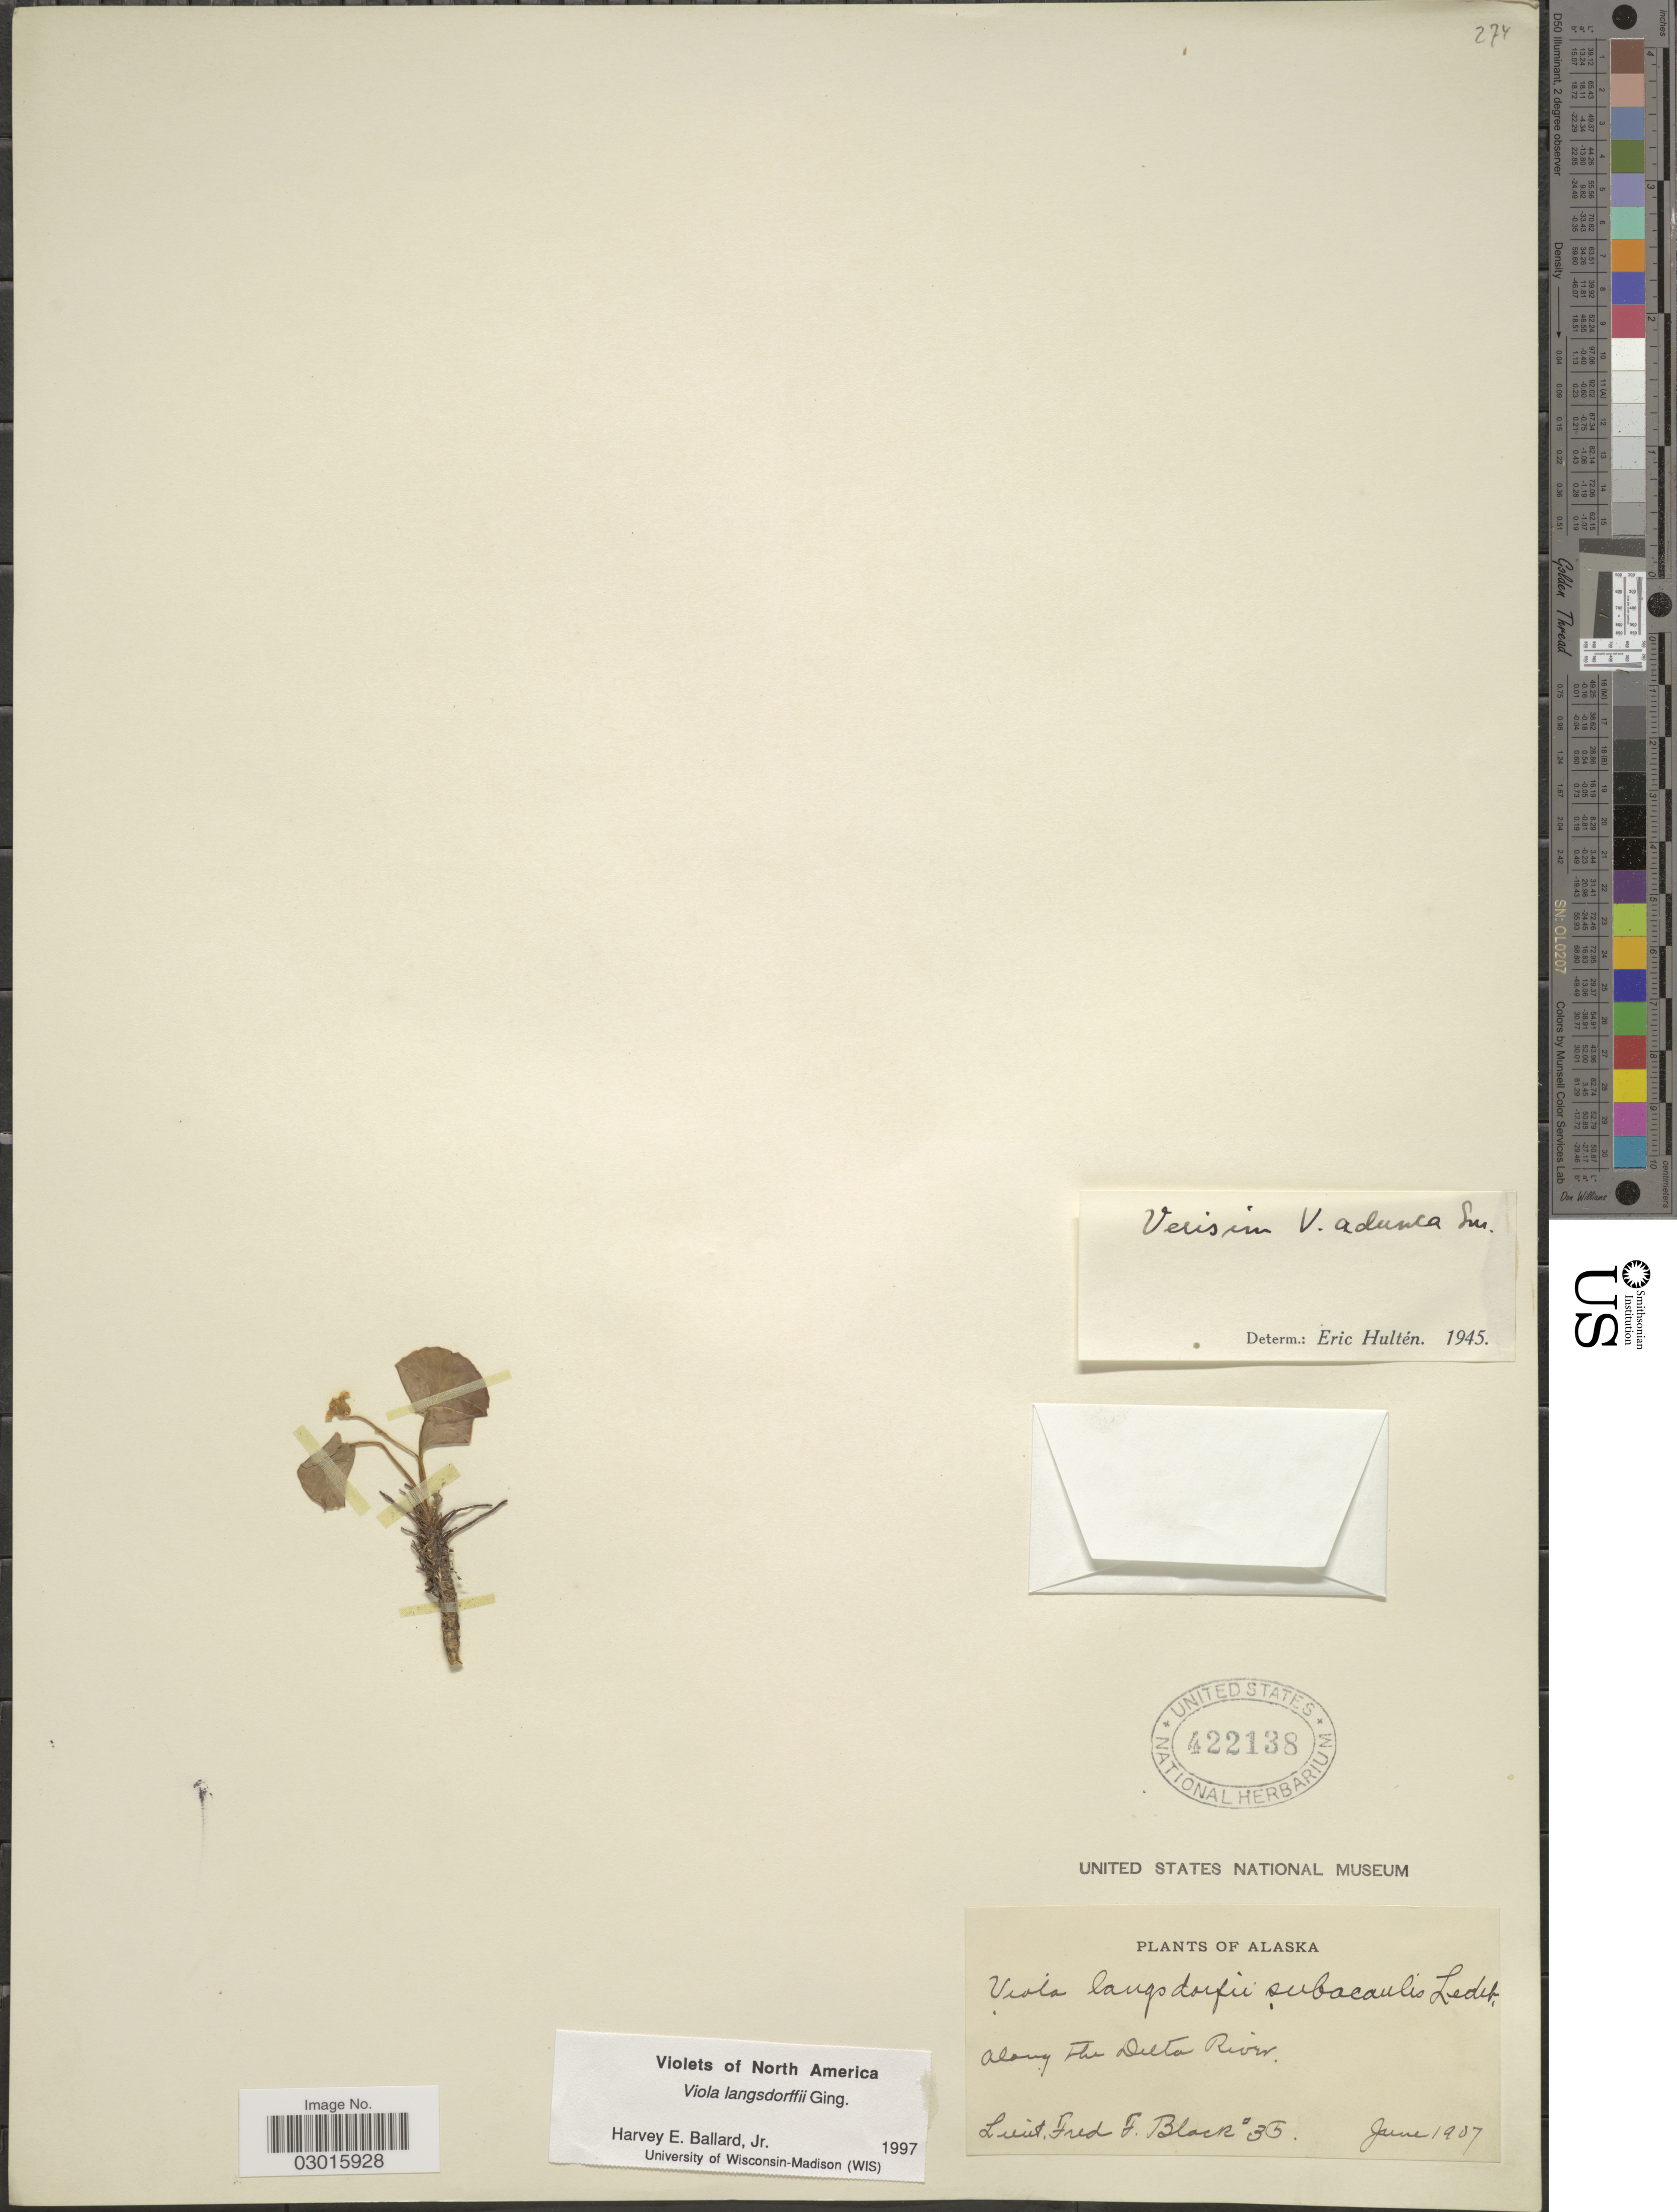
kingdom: Plantae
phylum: Tracheophyta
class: Magnoliopsida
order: Malpighiales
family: Violaceae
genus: Viola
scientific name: Viola langsdorffii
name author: Fisch. ex Ging.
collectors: F. Black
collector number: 35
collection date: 1907-06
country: United States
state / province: Alaska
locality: Along The Delta River.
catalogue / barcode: US 422138